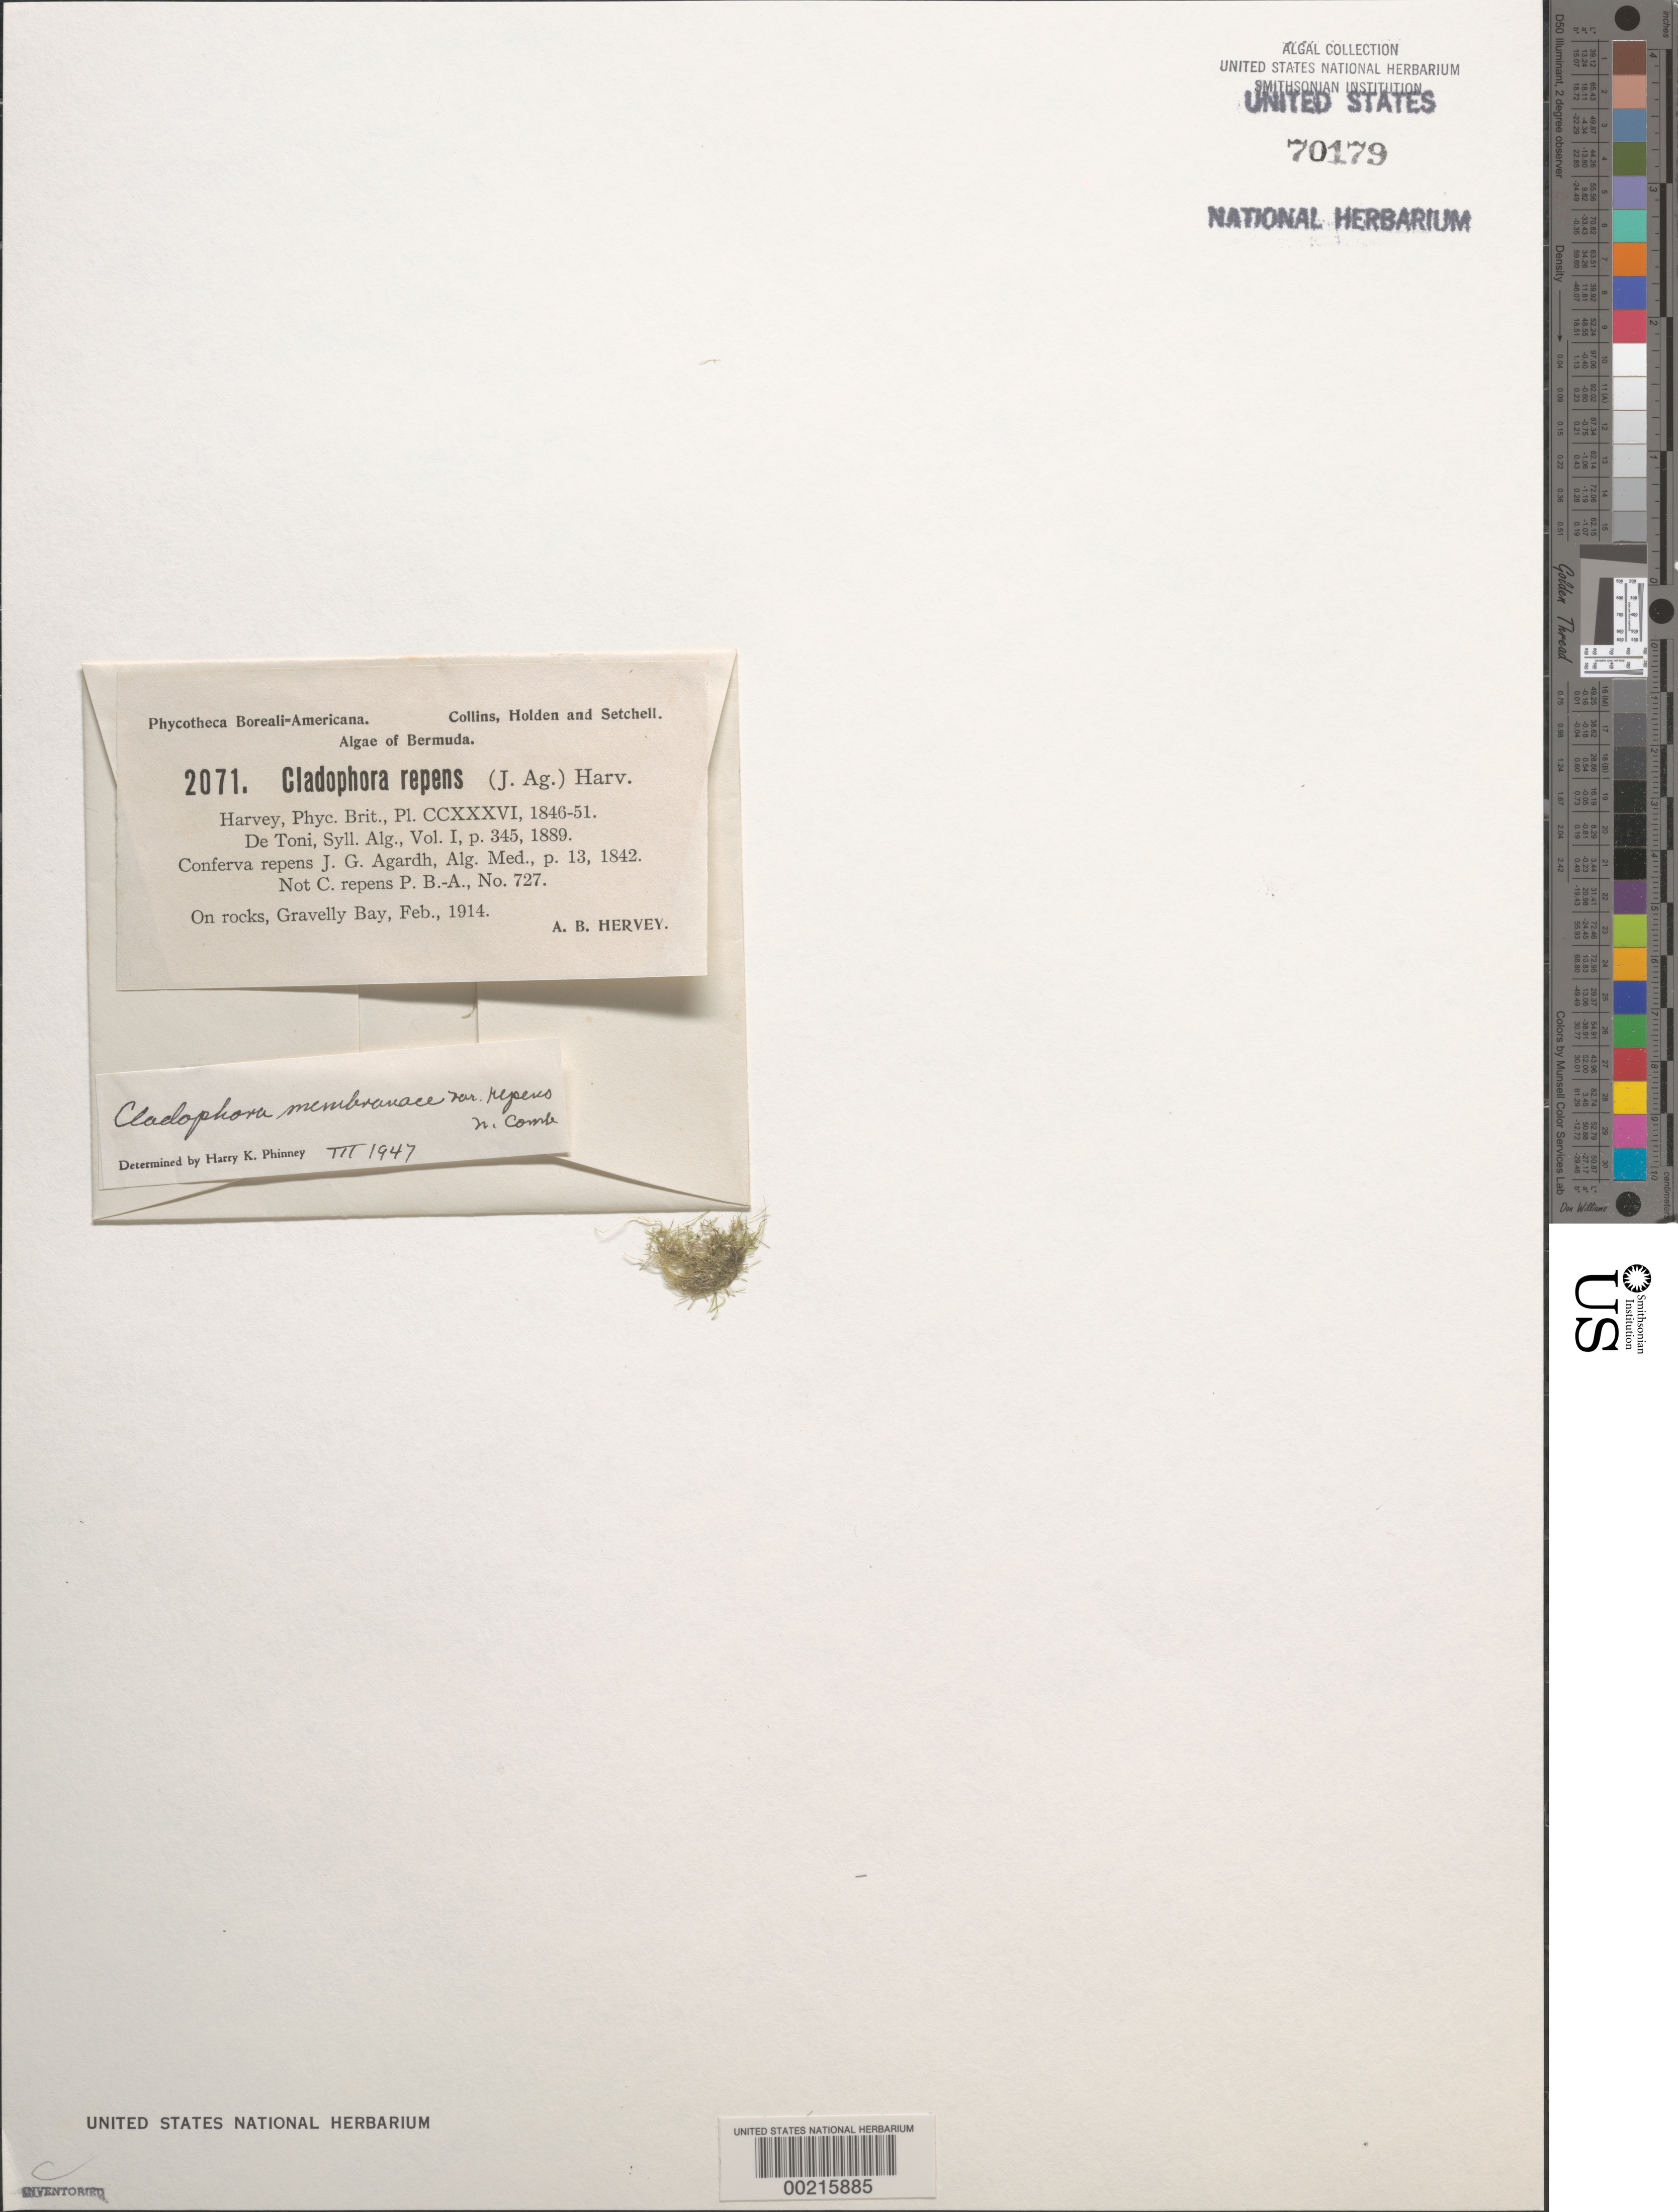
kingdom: Plantae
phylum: Chlorophyta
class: Ulvophyceae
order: Cladophorales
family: Cladophoraceae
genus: Cladophora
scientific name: Cladophora vagabunda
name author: (L.) C. Hoek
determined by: Algae name updating Project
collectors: A. B. Hervey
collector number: PB-A 2071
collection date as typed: Feb 1914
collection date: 1914-02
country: Bermuda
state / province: Smithʼs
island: Bermuda Island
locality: Gravelly Bay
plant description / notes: Collins, Holden & Setchell, Phycotheca Boreali-Americana, Fasc. XLII, 1916, as Cladophora repens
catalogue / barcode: US 70179